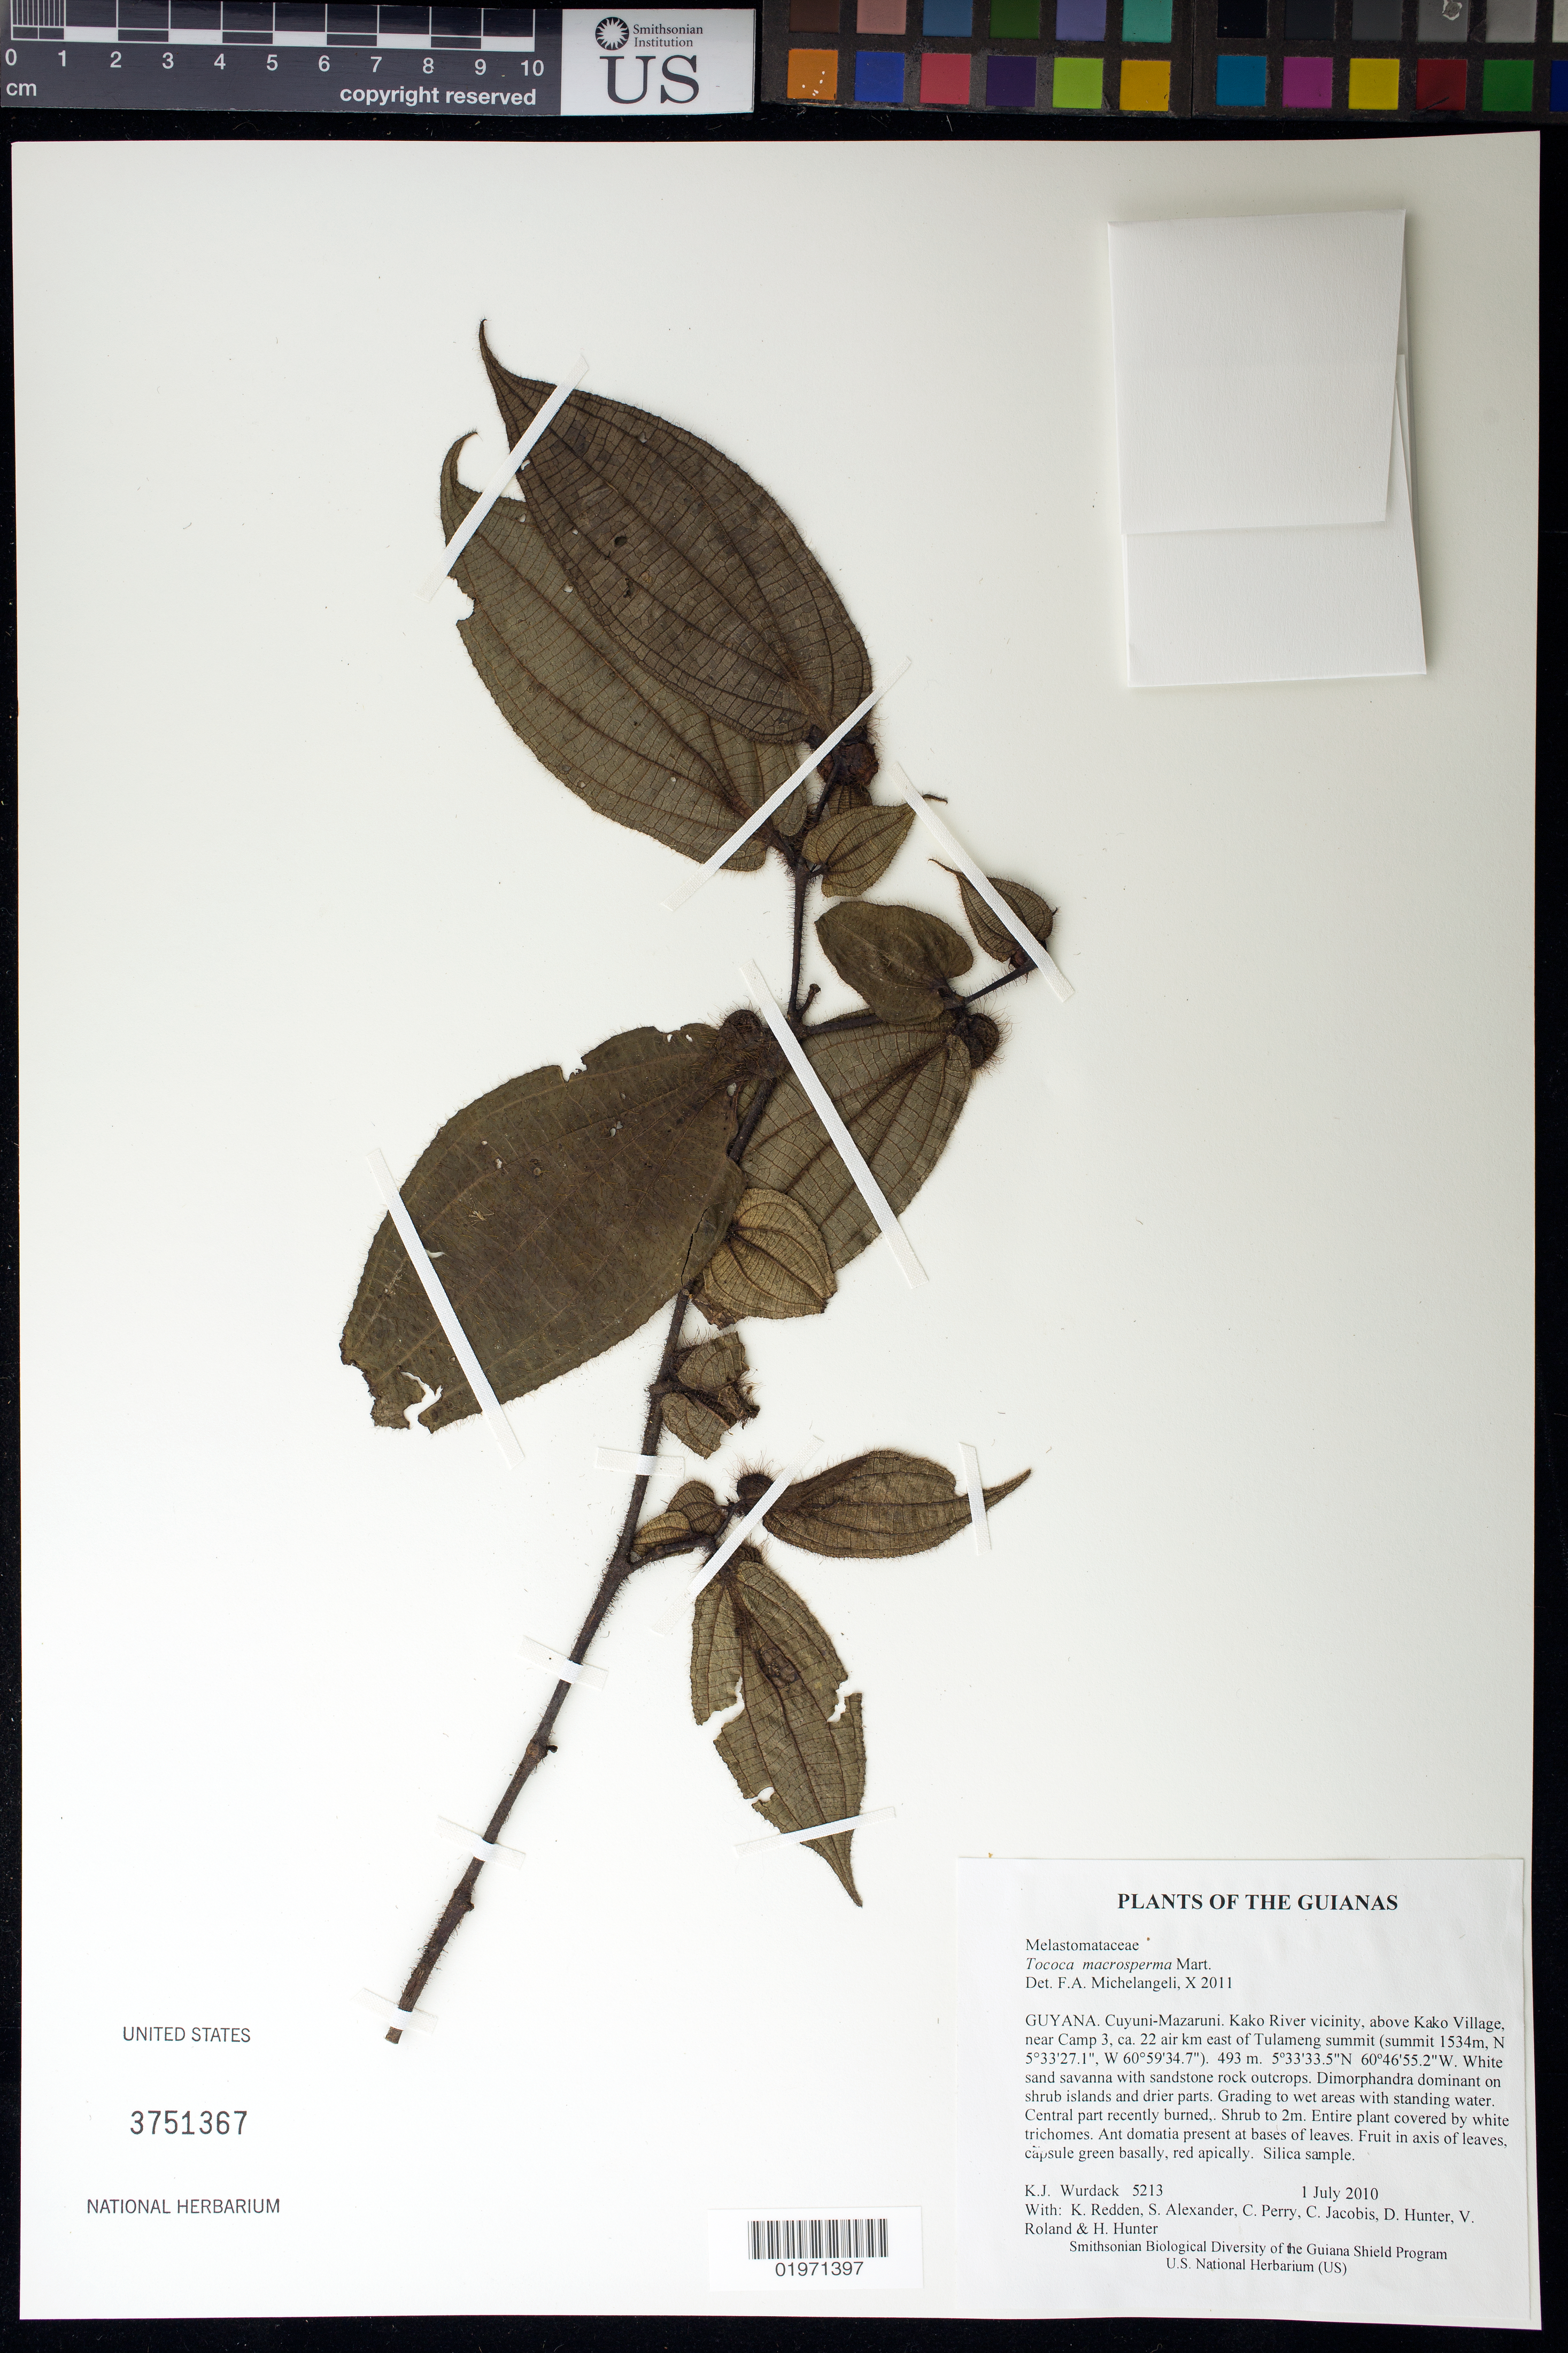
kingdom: Plantae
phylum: Tracheophyta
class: Magnoliopsida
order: Myrtales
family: Melastomataceae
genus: Tococa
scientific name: Tococa macrosperma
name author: Mart.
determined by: Michelangeli, F. A.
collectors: K. Wurdack, K. M. Redden, S. N. Alexander, C. Perry, C. Jacobis, D. Hunter, V. Roland & H. Hunter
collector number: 5213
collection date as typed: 1 July 2010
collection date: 2010-07-01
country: Guyana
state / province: Cuyuni-Mazaruni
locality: Kako River vicinity, above Kako Village, near Camp 3, ca. 22 air km east of Tulameng summit (summit 1534m, N 5°33'27.1", W 60°59'34.7")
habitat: White sand savanna with sandstone rock outcrops. Dimorphandra dominant on shrub islands and drier parts. Grading to wet areas with standing water. Central part recently burned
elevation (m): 493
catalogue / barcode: US 3751367